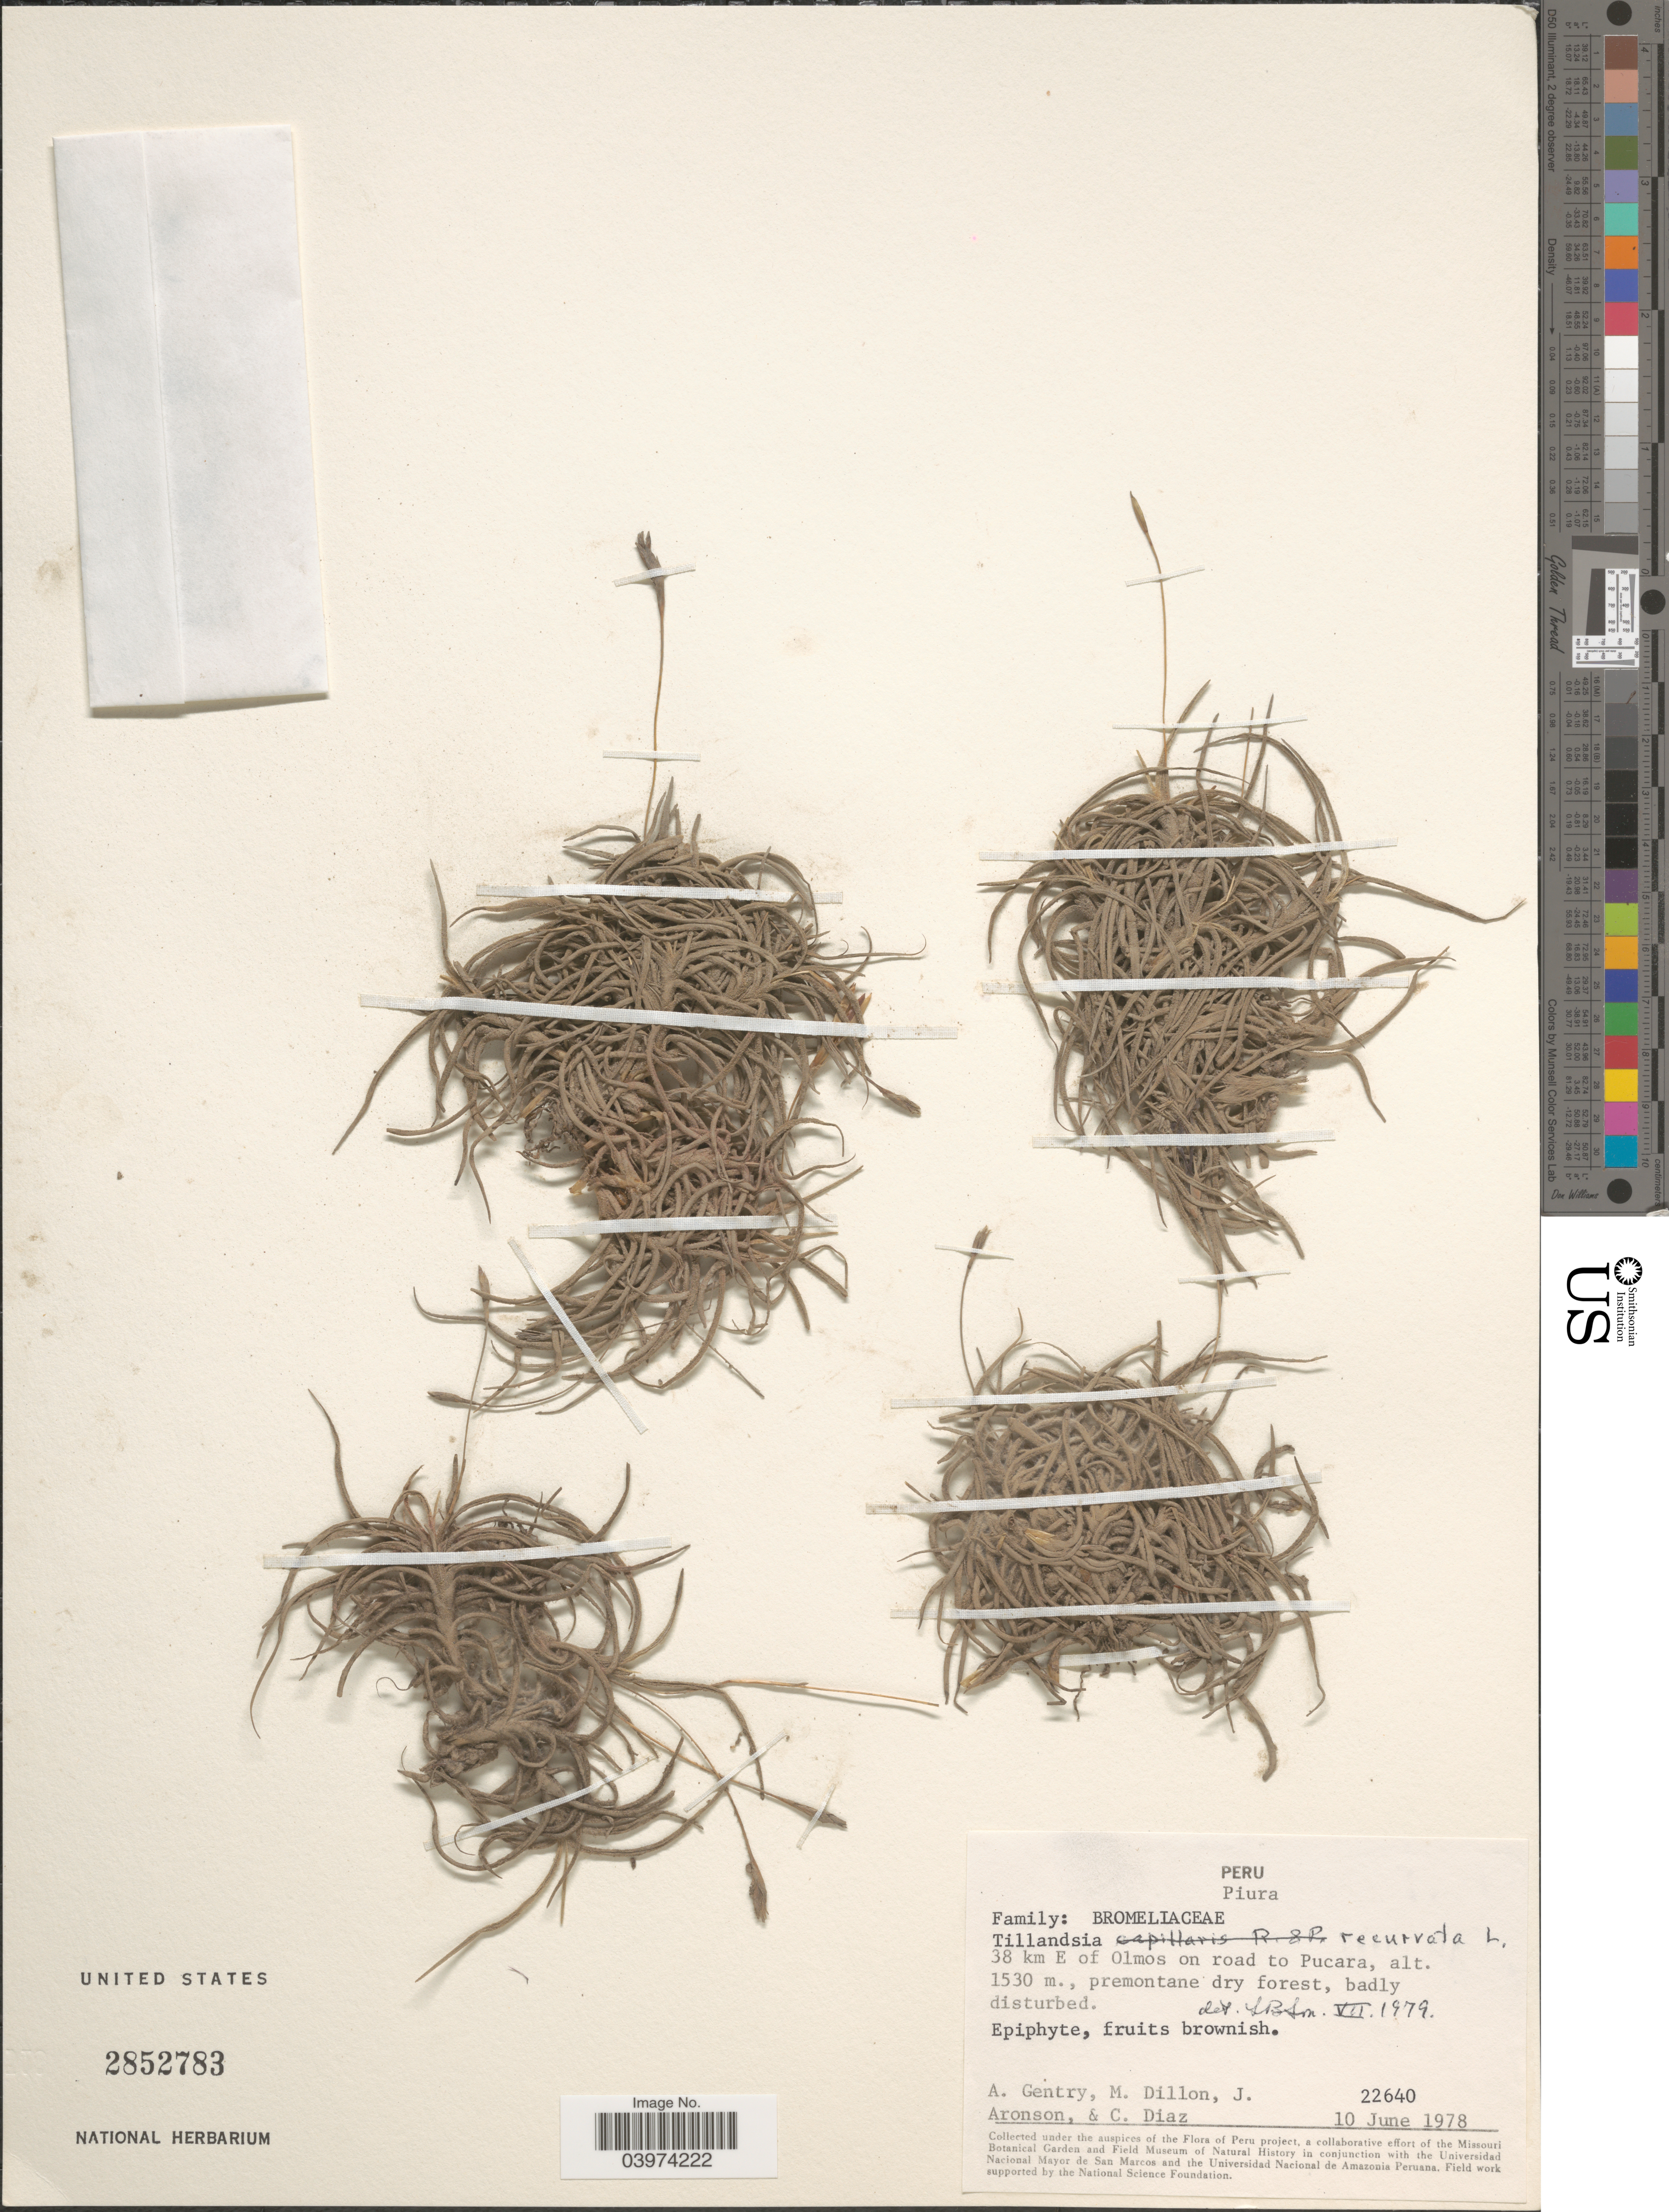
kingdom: Plantae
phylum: Tracheophyta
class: Liliopsida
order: Poales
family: Bromeliaceae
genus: Tillandsia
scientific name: Tillandsia recurvata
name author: L.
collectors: A. H. Gentry, M. O. Dillon, J. Aronson & C. Díaz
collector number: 22640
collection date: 1978-06-10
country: Peru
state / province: Piura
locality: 38 km E of Olmos on road to Pucara.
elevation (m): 1530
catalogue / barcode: US 2852783